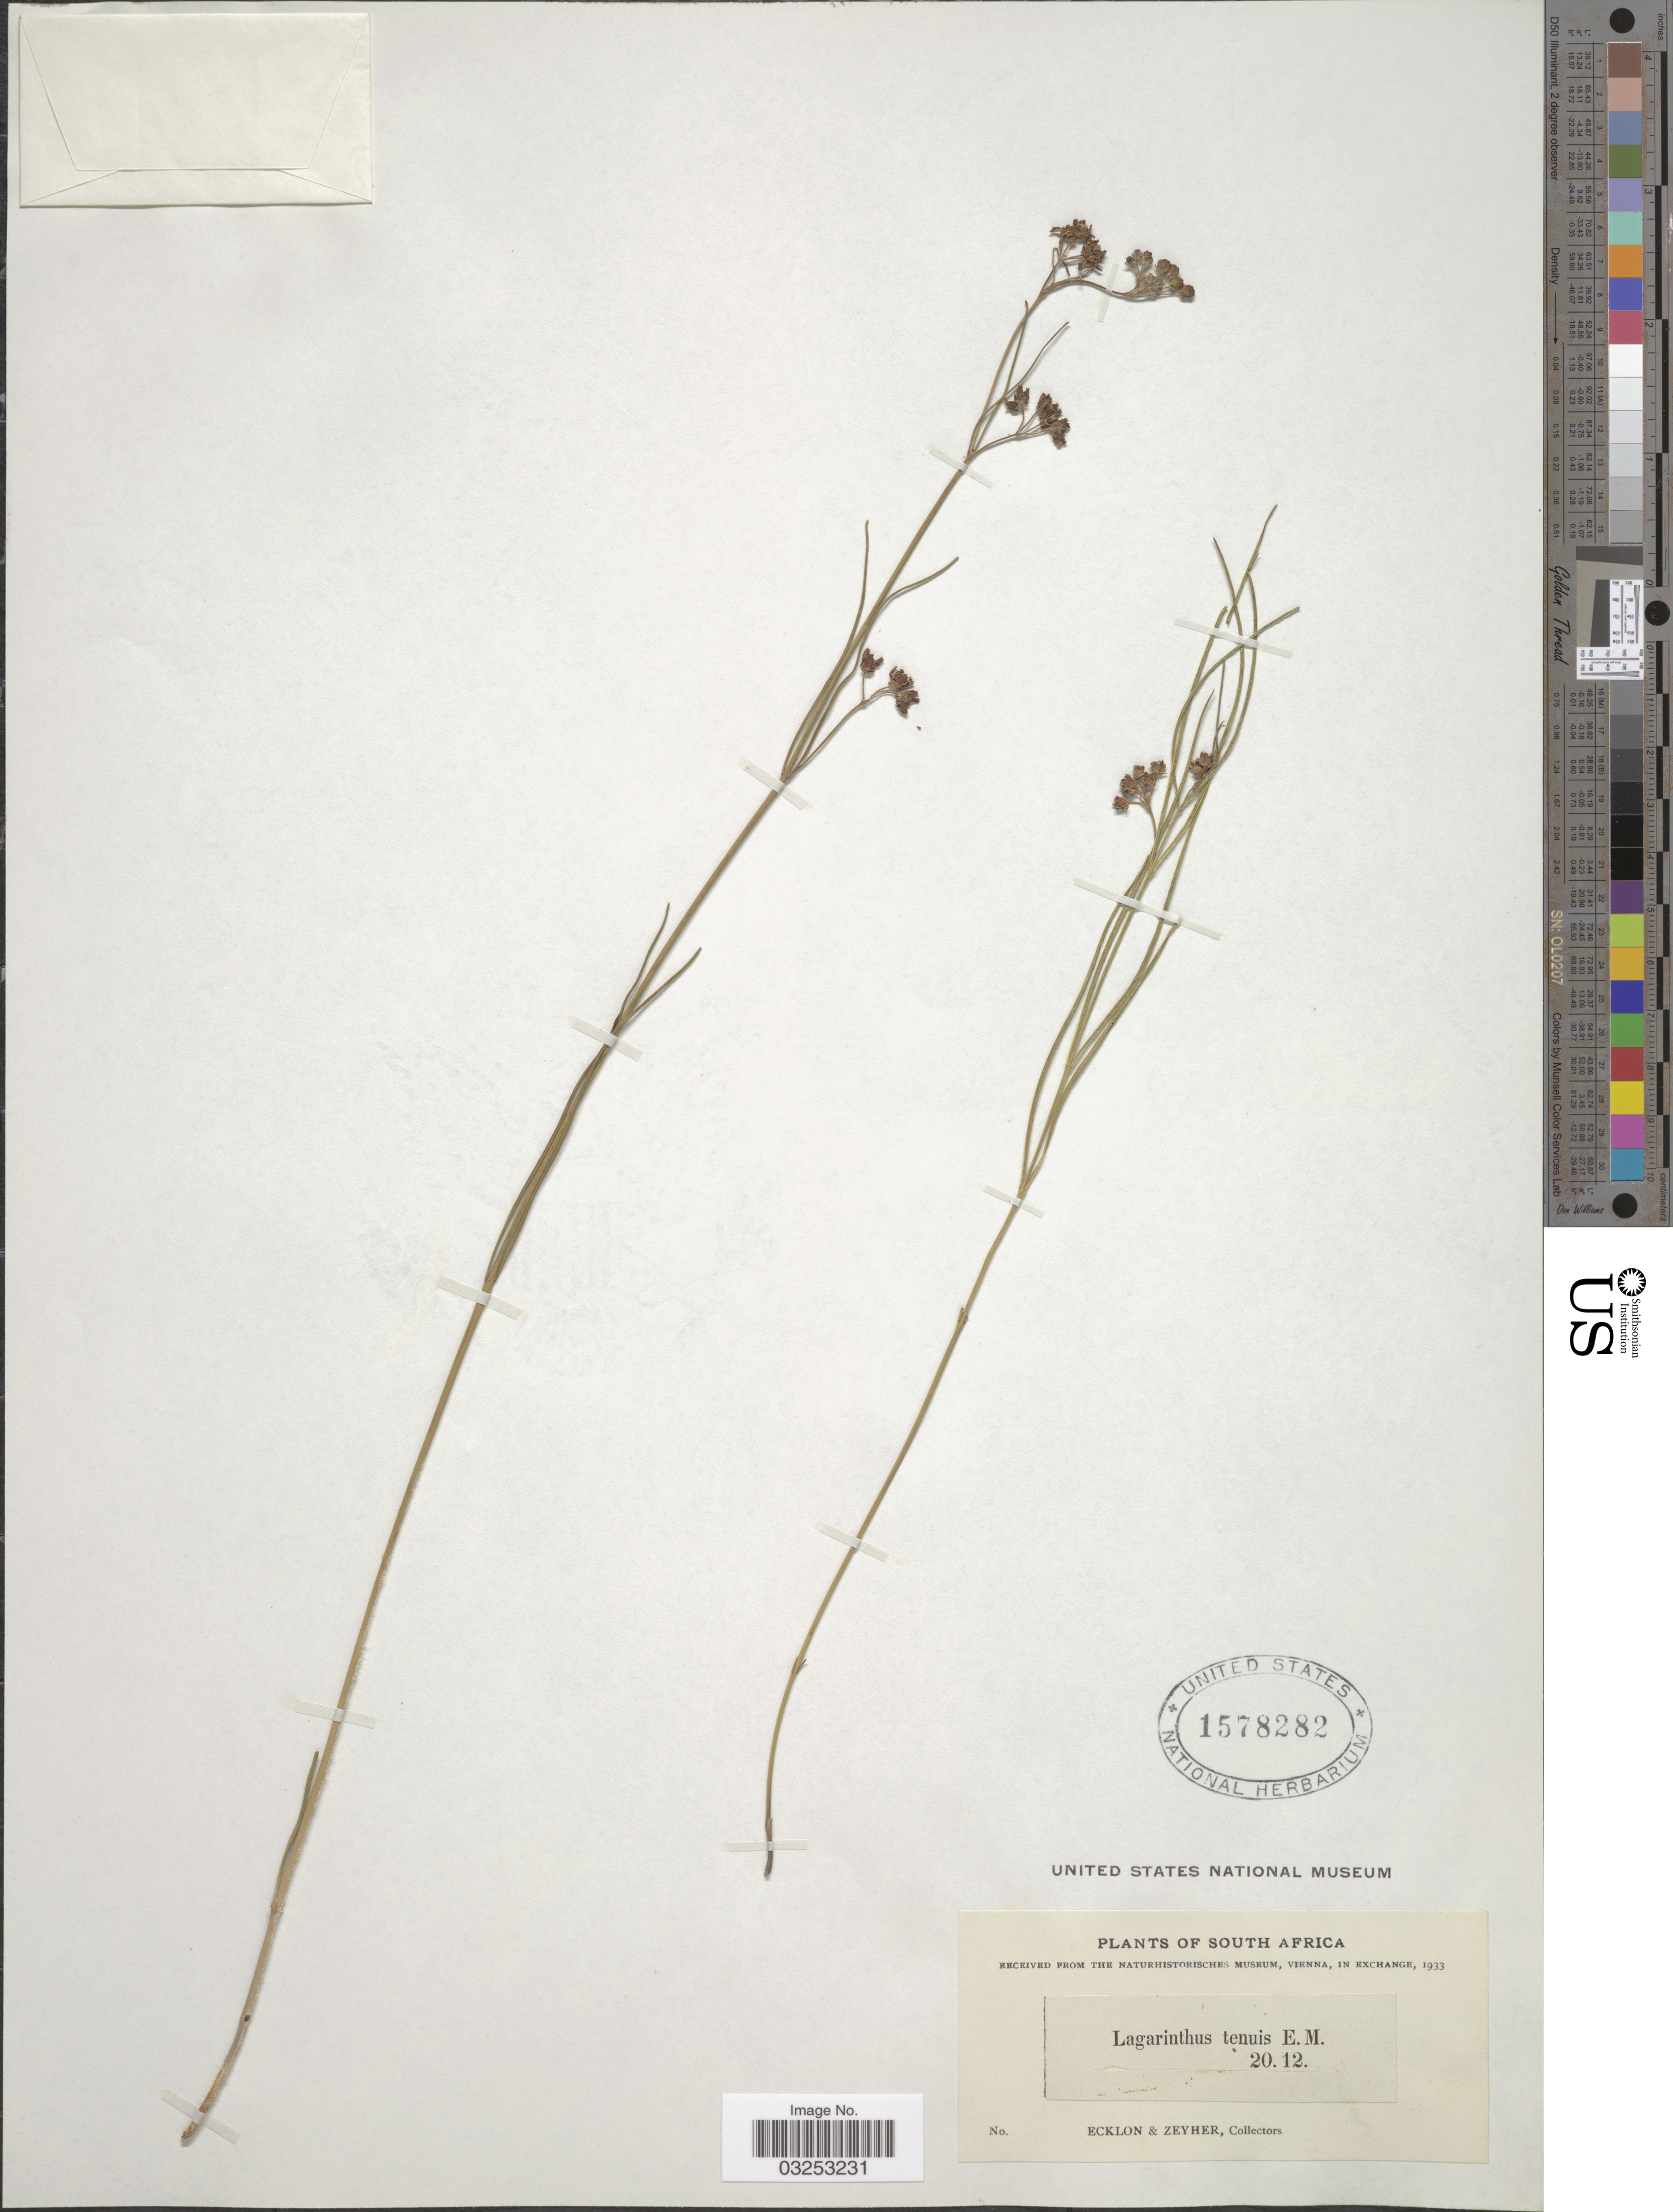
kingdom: Plantae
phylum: Tracheophyta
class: Magnoliopsida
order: Gentianales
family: Apocynaceae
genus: Schizoglossum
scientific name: Schizoglossum linifolium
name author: Schltr.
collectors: -. Ecklon & -. Zeyher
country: South Africa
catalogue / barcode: US 1578282